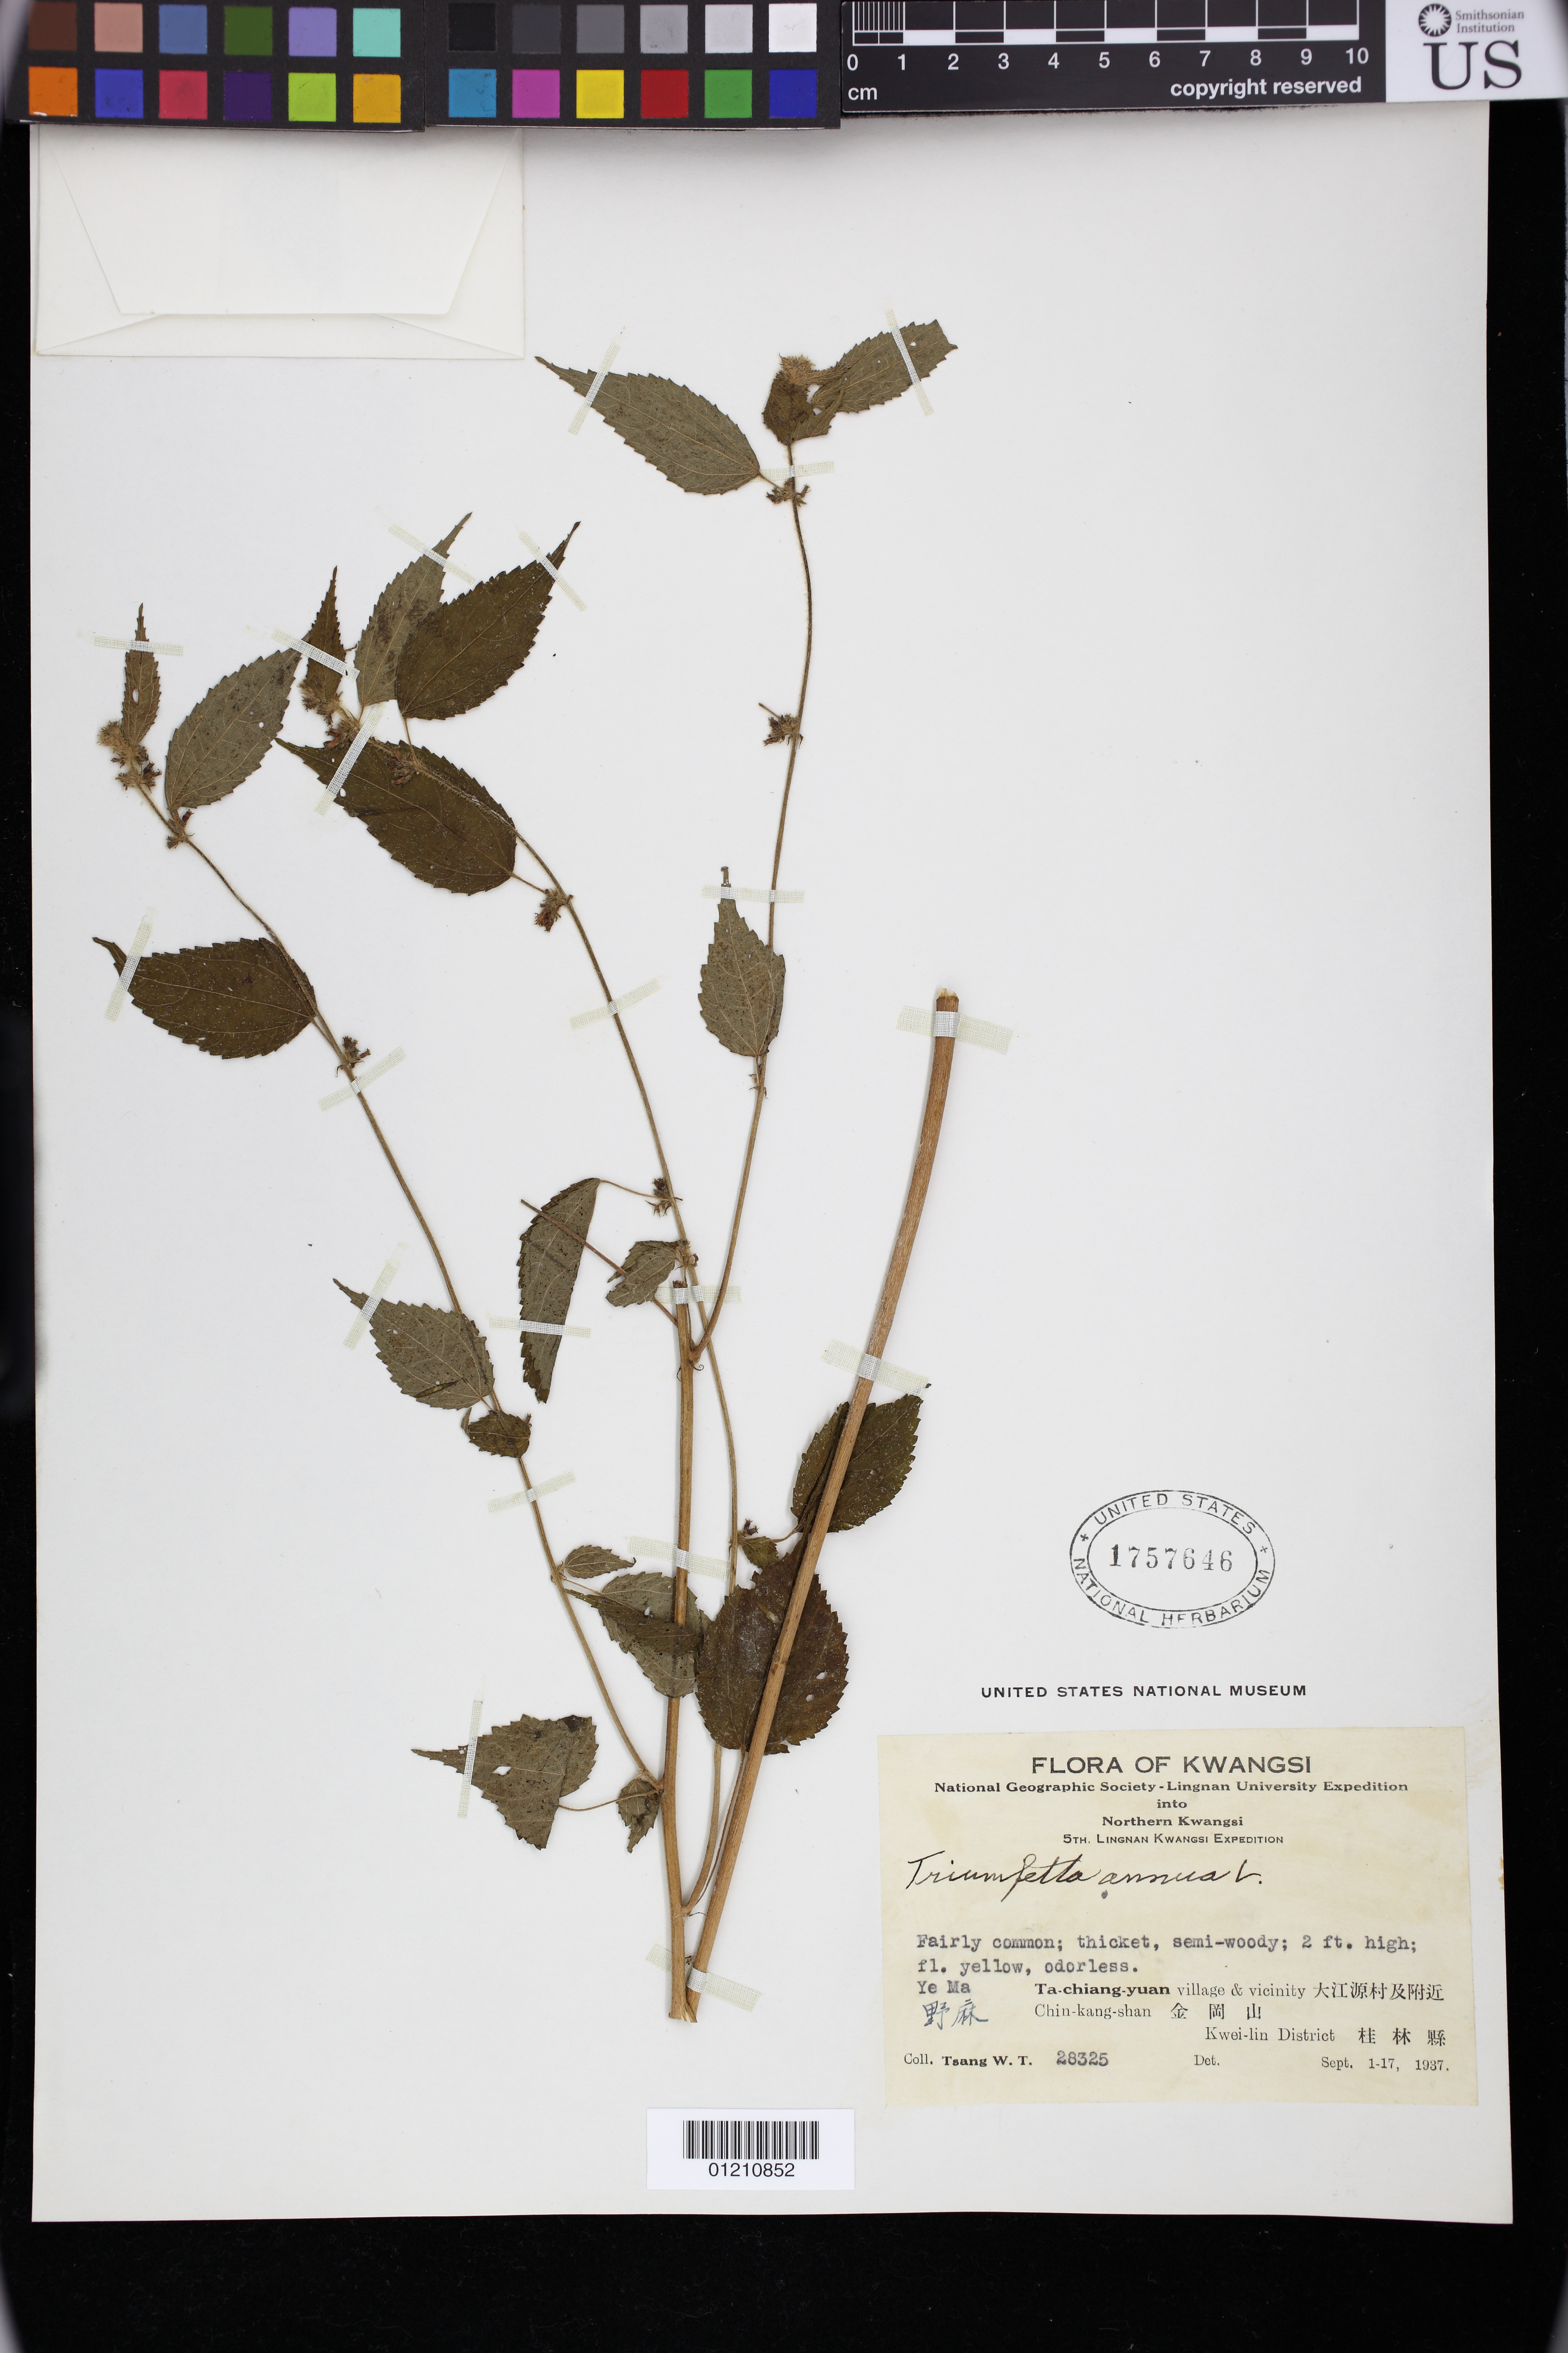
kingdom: Plantae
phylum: Tracheophyta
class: Magnoliopsida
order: Malvales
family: Malvaceae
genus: Triumfetta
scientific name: Triumfetta annua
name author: L.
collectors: W. T. Tsang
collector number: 28325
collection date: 1937-09-01/1937-09-17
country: China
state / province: Guangxi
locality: Ta-chiang-yuan village in vicinity Chin-kang-shan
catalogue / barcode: US 1757646